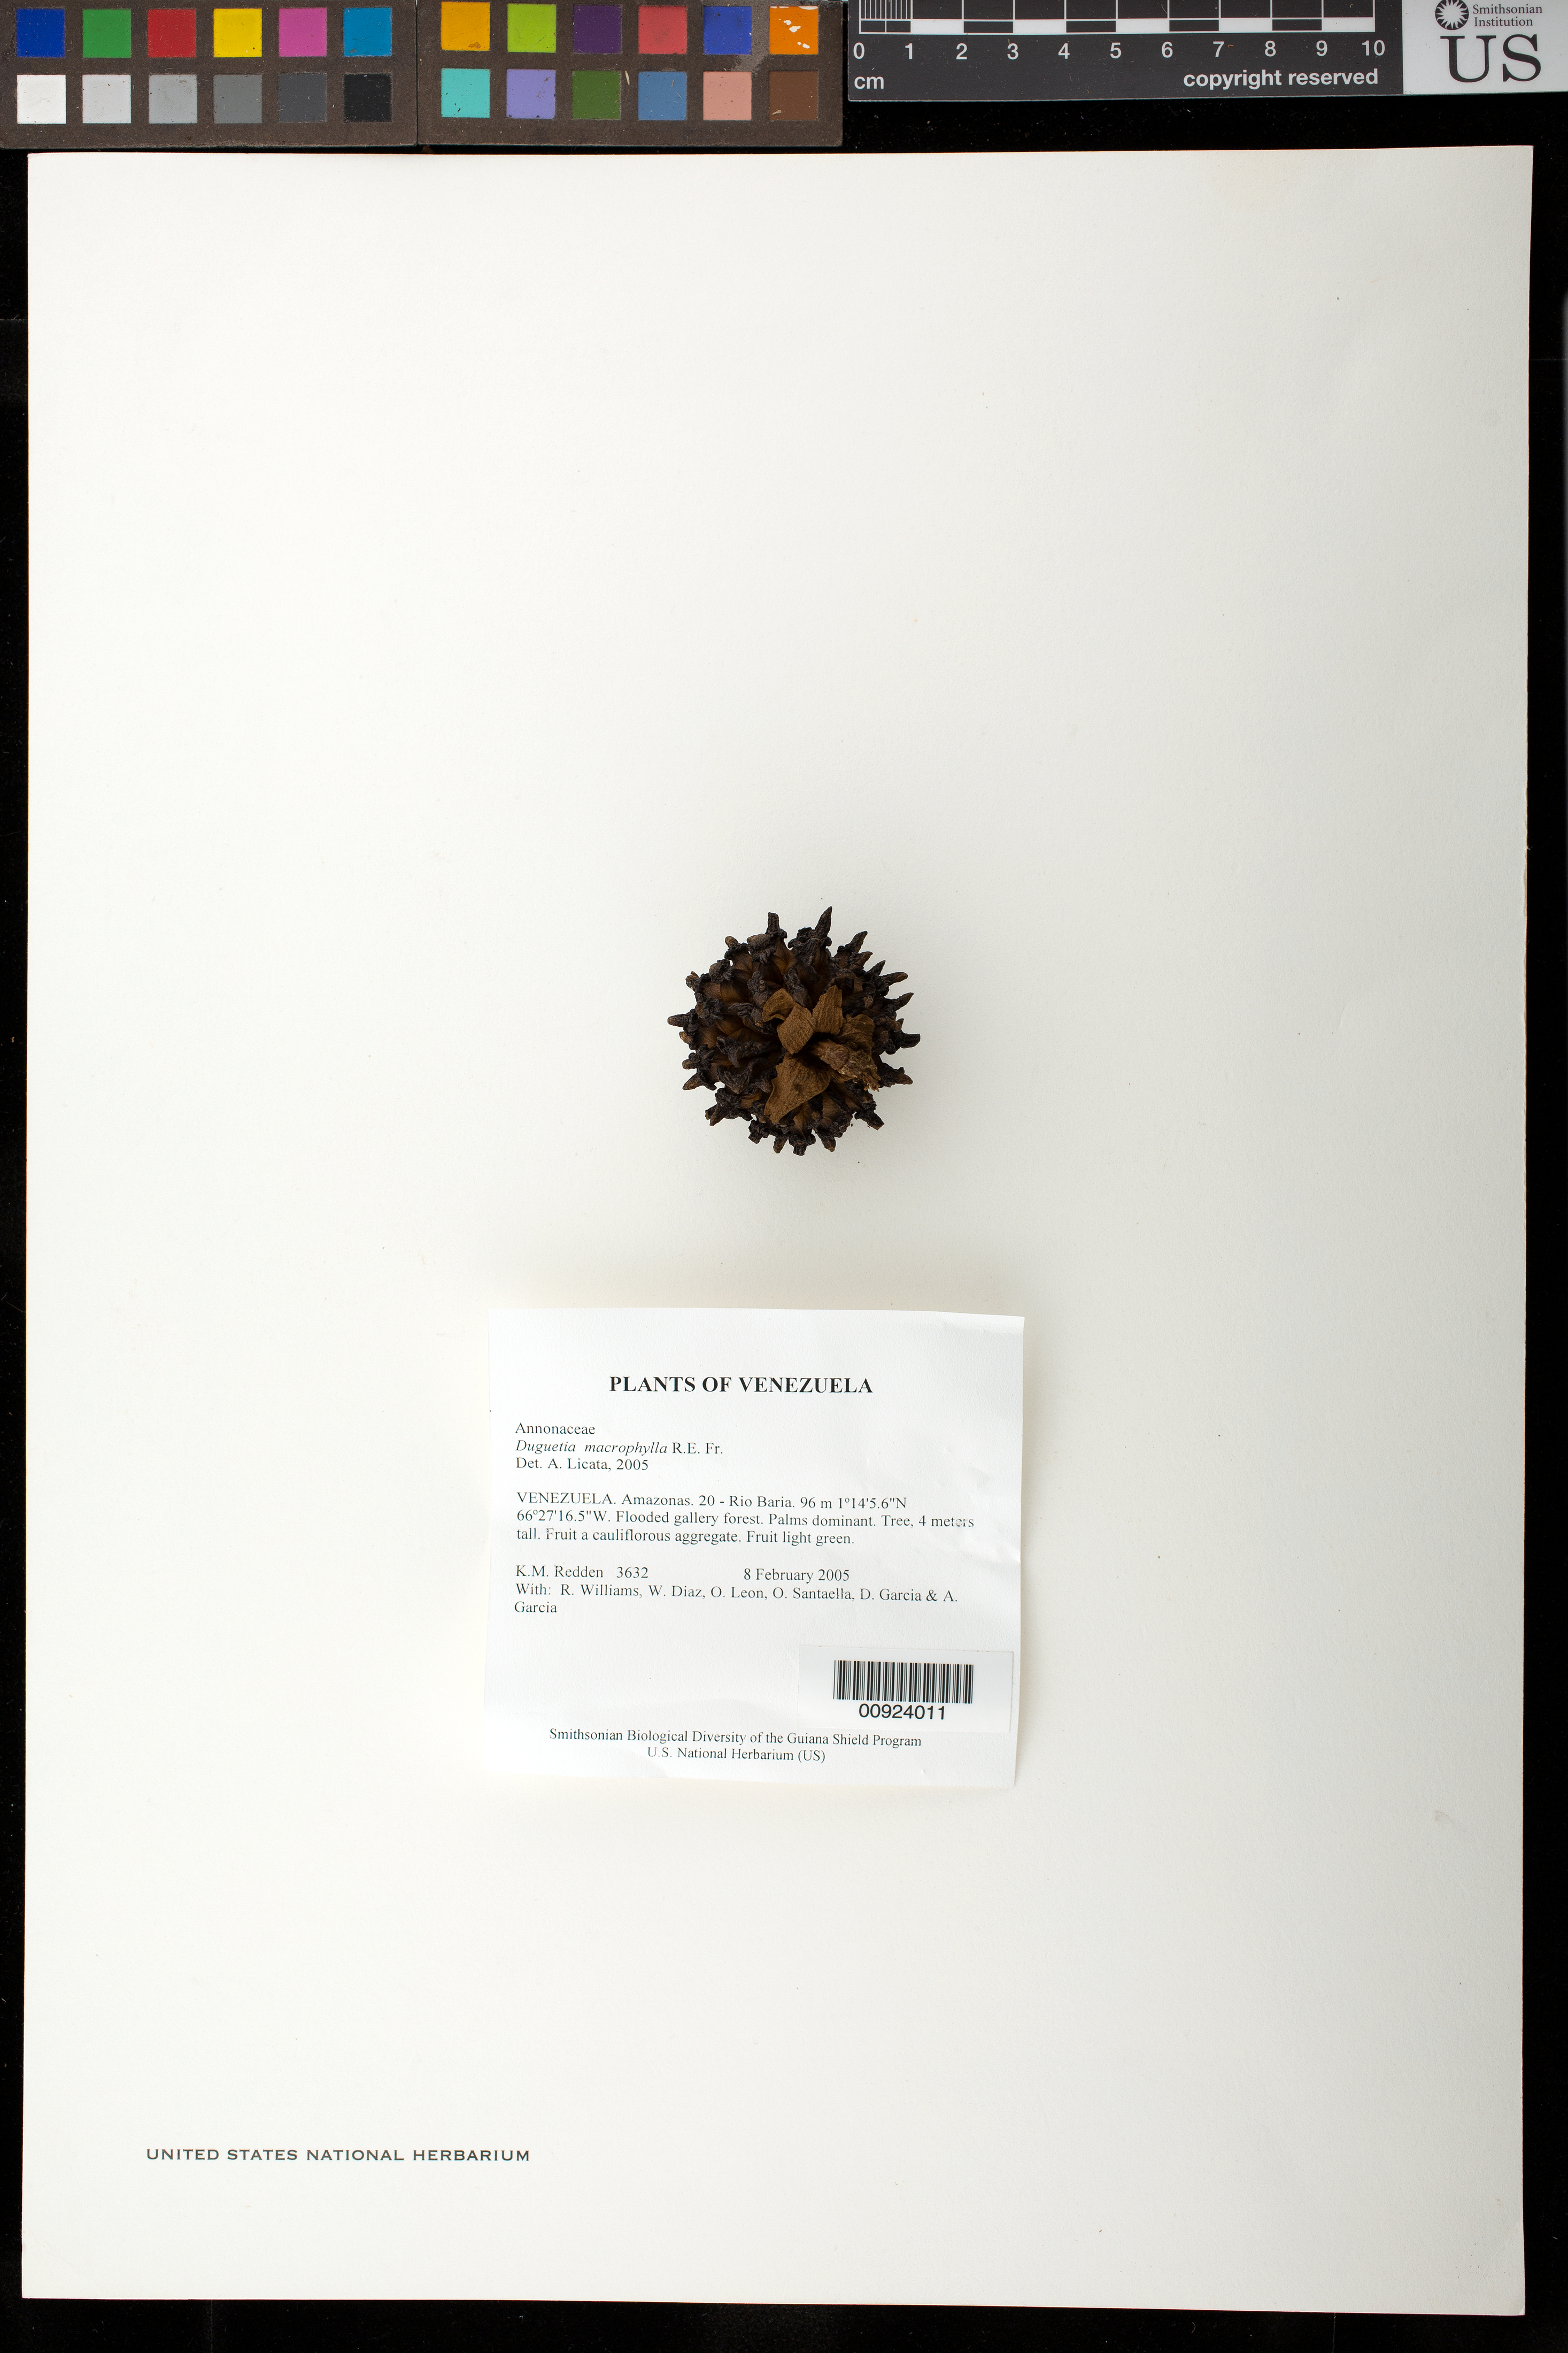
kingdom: Plantae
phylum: Tracheophyta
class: Magnoliopsida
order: Magnoliales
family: Annonaceae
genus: Duguetia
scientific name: Duguetia macrophylla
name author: R.E. Fr.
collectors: K. M. Redden, R. Williams, W. Díaz P., O. León, O. Santaella, D. Garcia & A. Garcia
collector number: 3632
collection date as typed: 8 February 2005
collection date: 2005-02-08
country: Venezuela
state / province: Amazonas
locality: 20 - Rio Baria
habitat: Flooded gallery forest. Palms dominant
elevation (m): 96